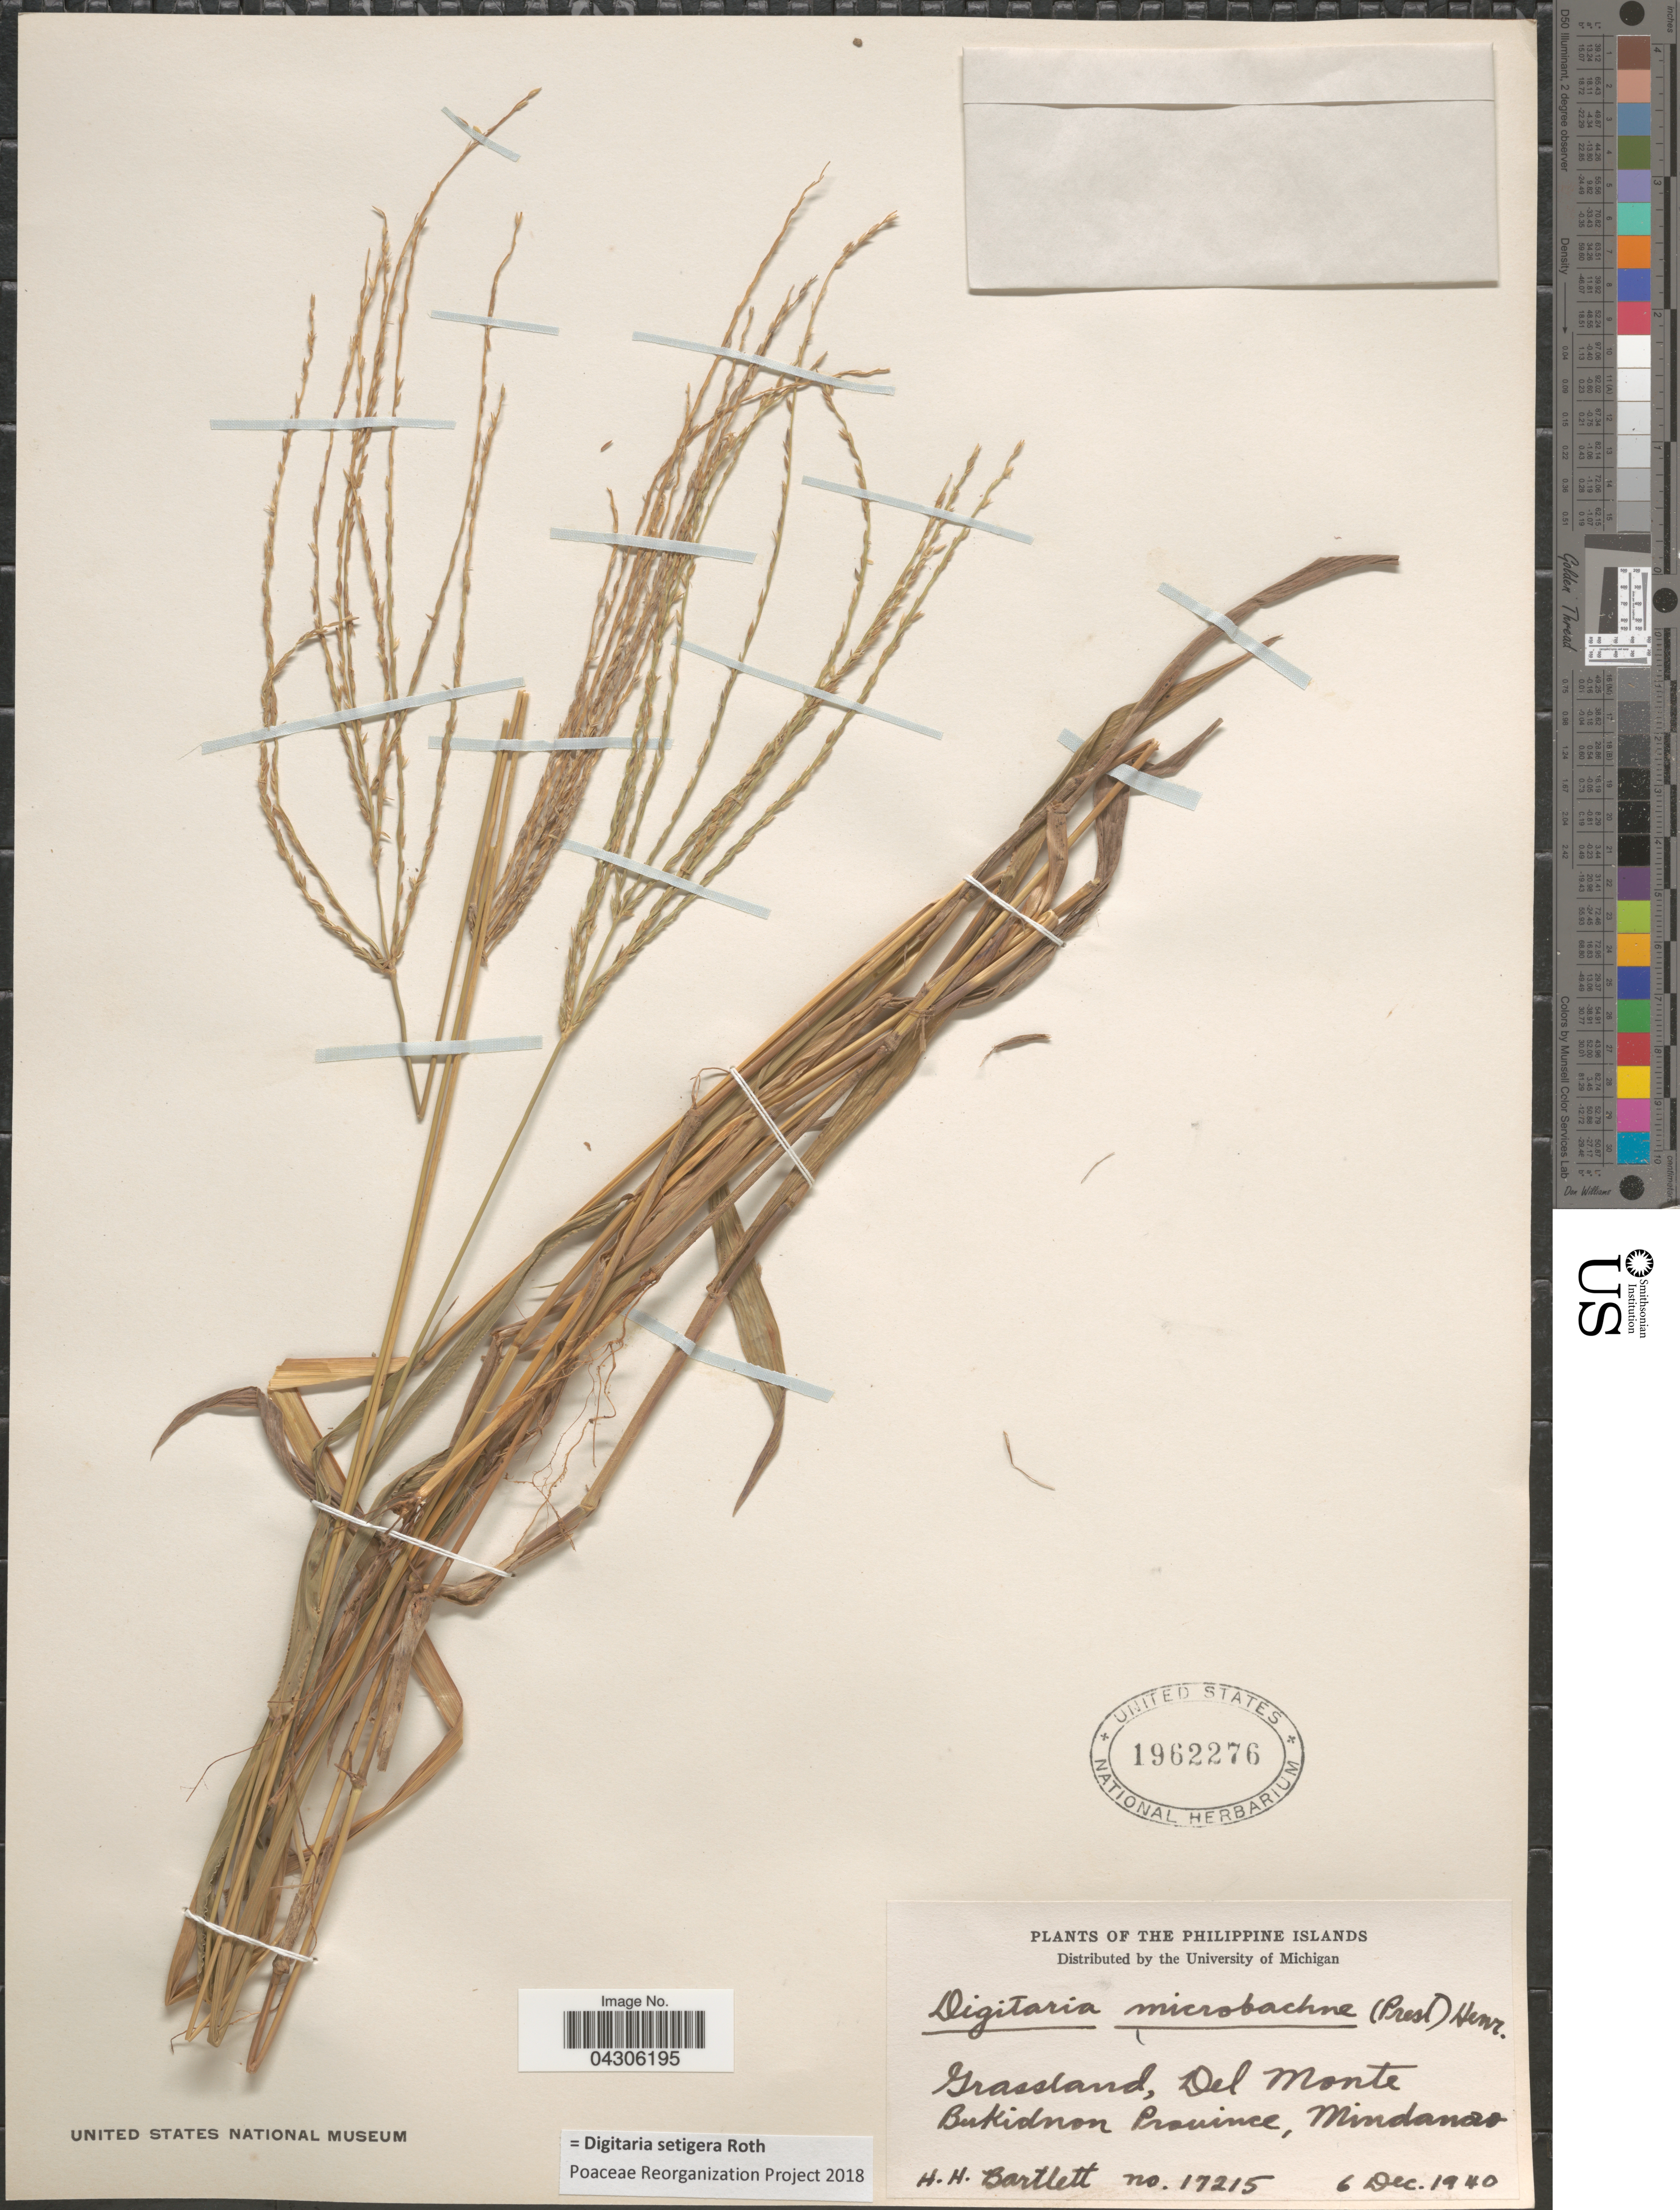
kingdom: Plantae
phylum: Tracheophyta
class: Liliopsida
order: Poales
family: Poaceae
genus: Digitaria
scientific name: Digitaria setigera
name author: Roth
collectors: H. H. Bartlett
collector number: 17215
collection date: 1940-12-06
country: Philippines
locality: Philippine Islands. Grassland, Del monte. Bukidnon Province, Mindanao.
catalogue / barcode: US 1962276